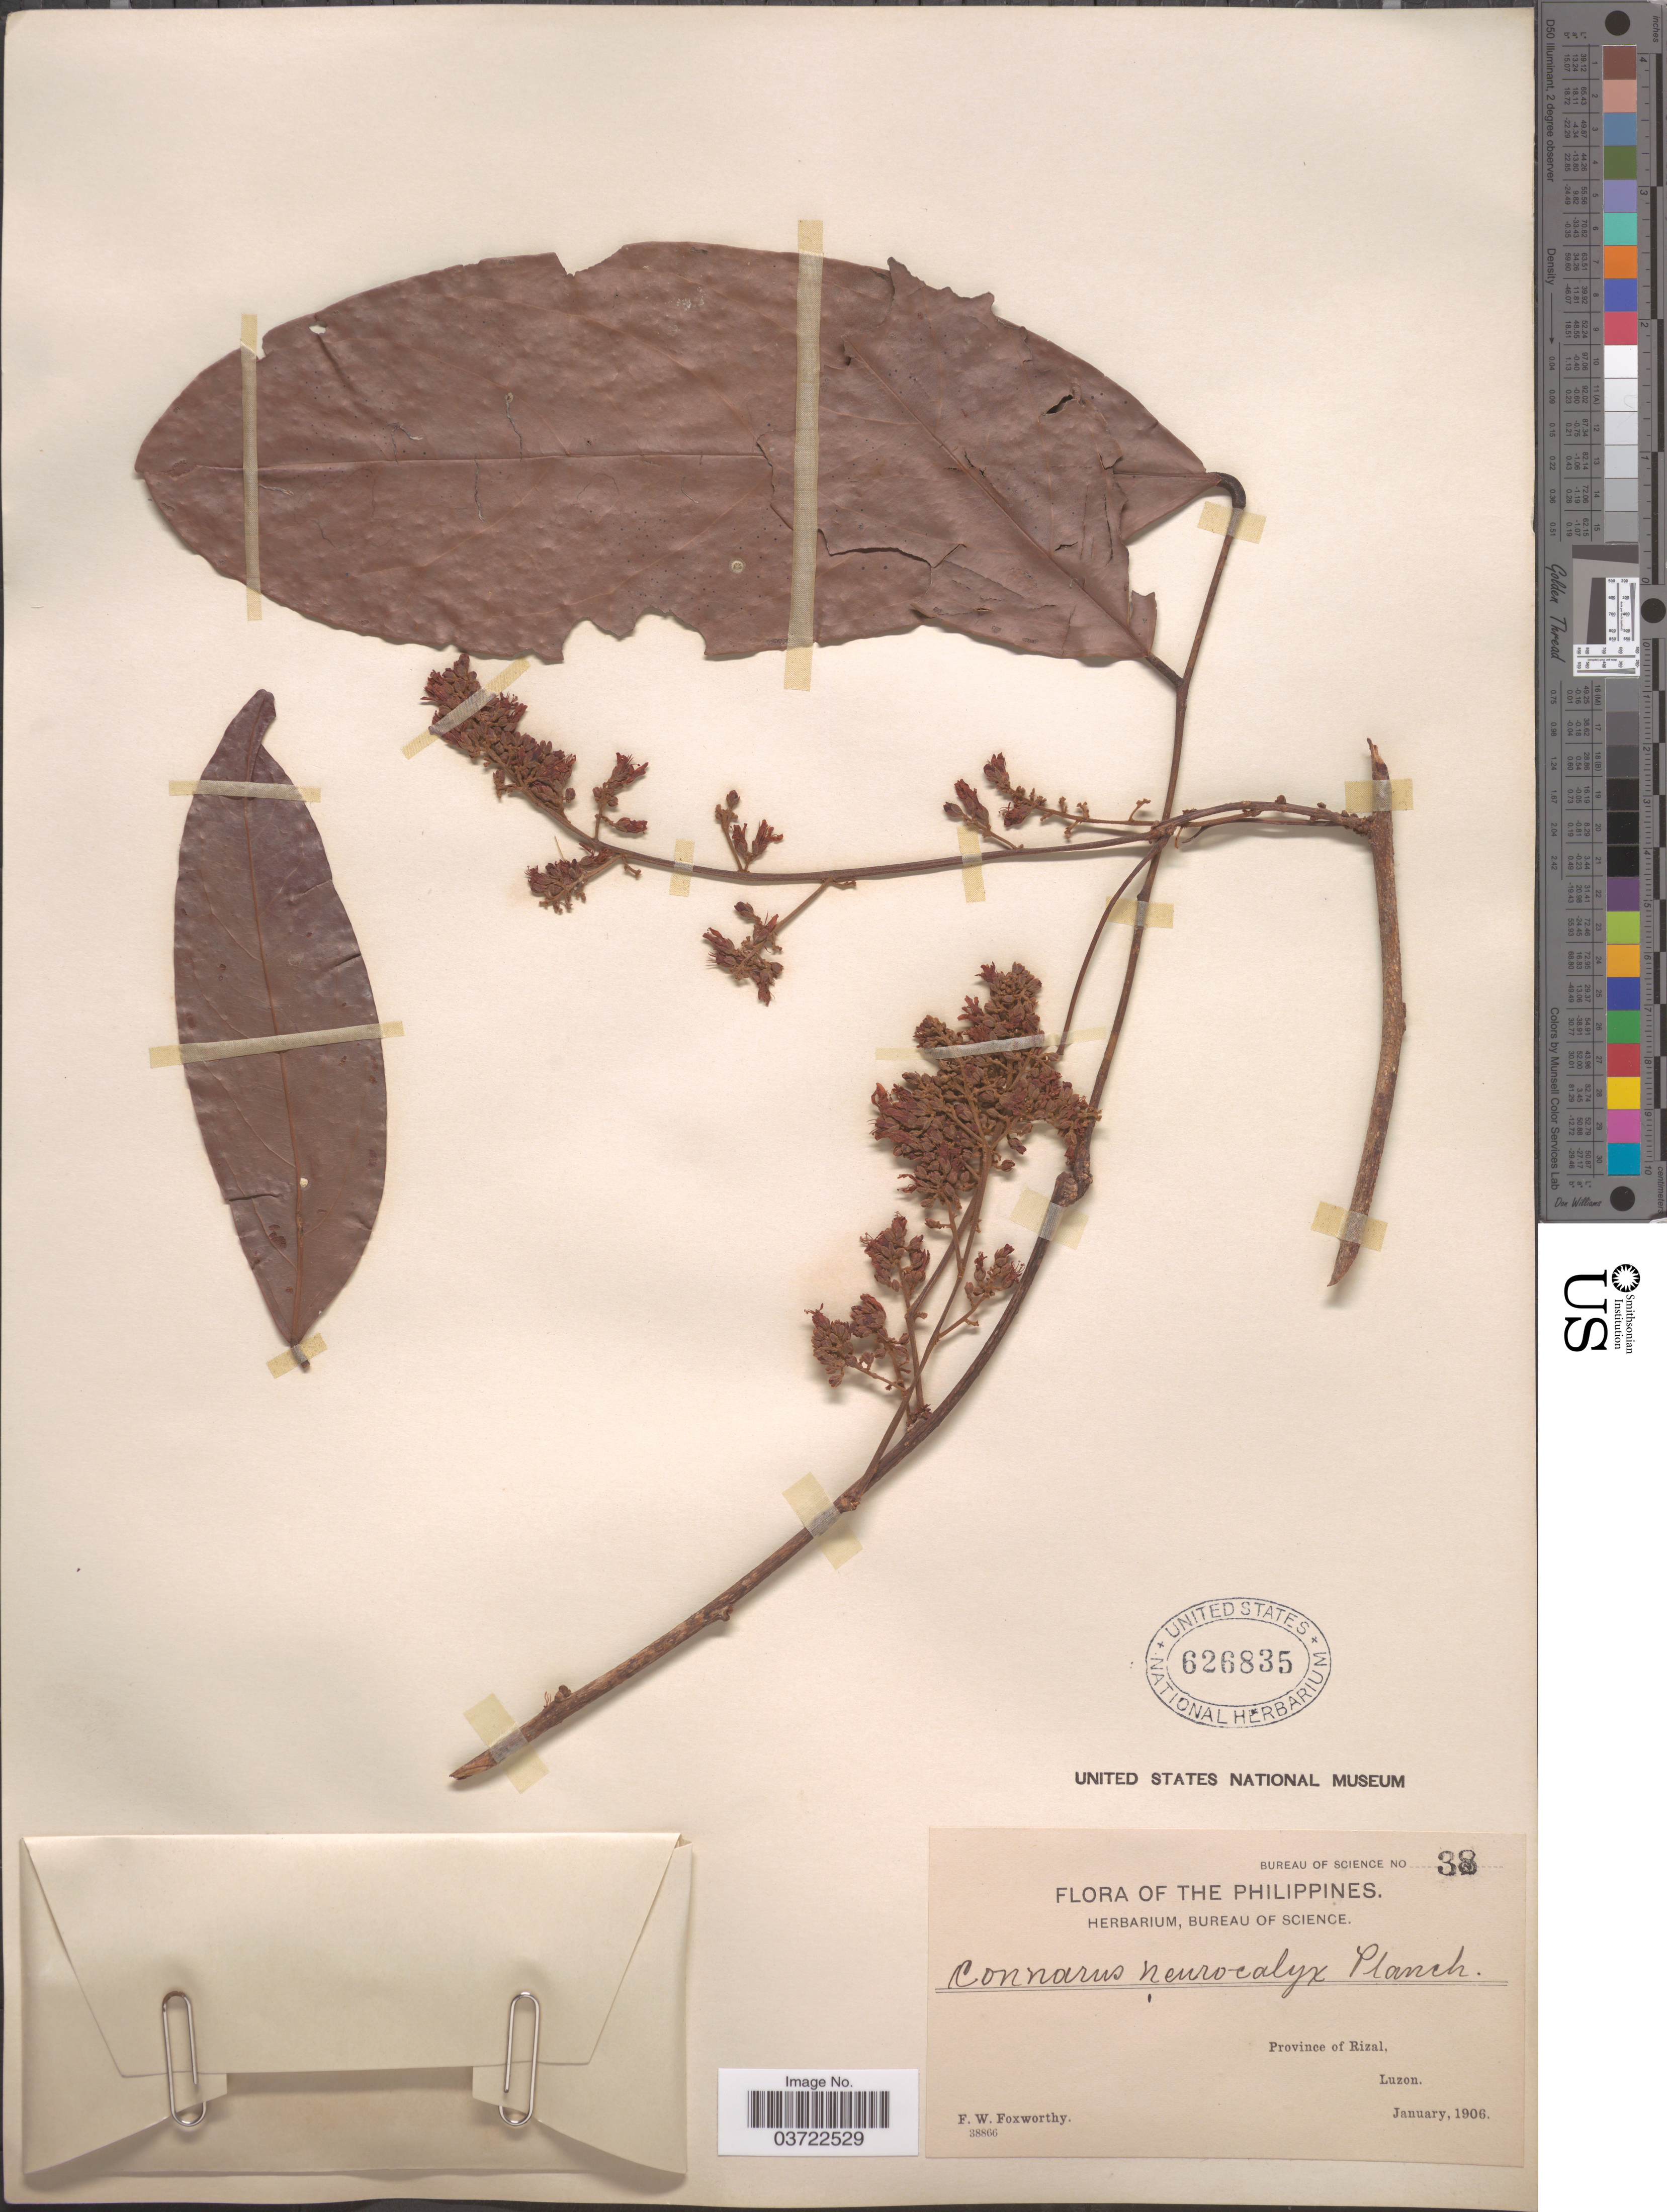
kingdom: Plantae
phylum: Tracheophyta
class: Magnoliopsida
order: Oxalidales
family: Connaraceae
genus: Connarus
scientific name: Connarus neurocalyx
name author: Planch.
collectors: F. W. Foxworthy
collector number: Bureau of Science 38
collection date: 1906-01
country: Philippines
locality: Province of Rizal, Luzon.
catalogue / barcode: US 626835